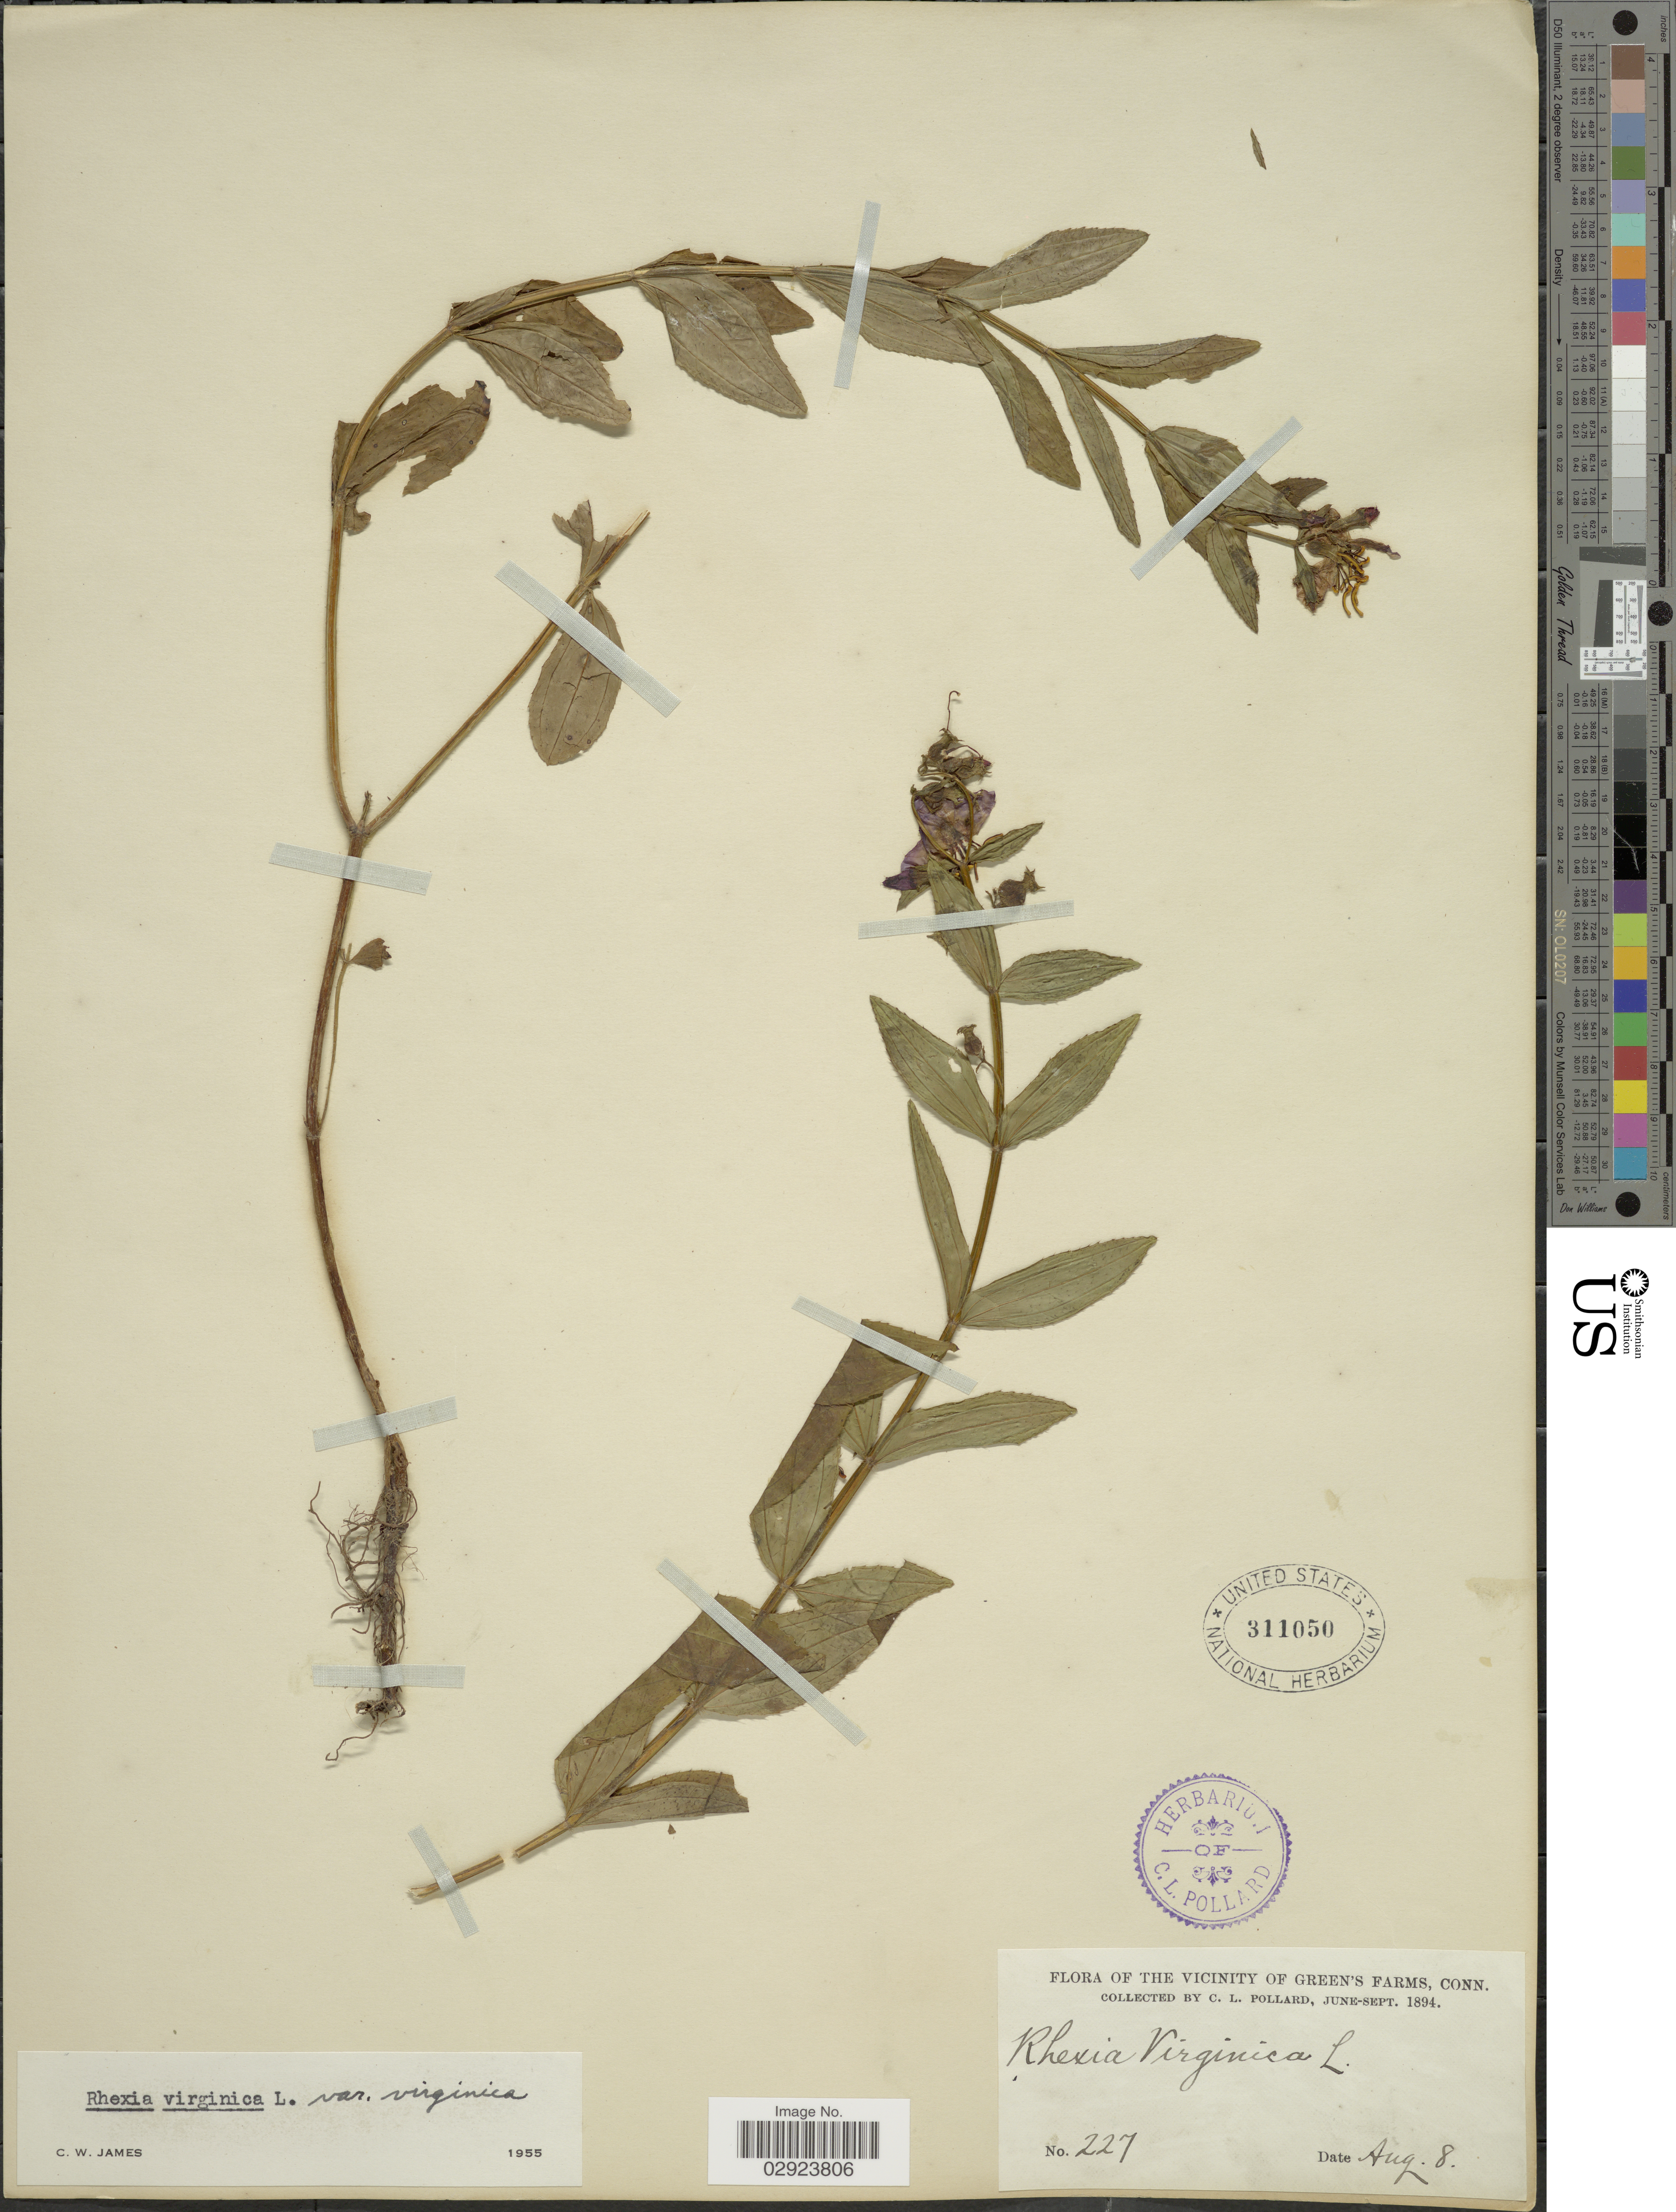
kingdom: Plantae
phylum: Tracheophyta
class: Magnoliopsida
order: Myrtales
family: Melastomataceae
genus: Rhexia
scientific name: Rhexia virginica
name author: L.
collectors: C. L. Pollard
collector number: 227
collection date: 1894-08-08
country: United States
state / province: Connecticut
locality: The vicinity of Green's Farms, Conn.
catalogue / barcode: US 311050